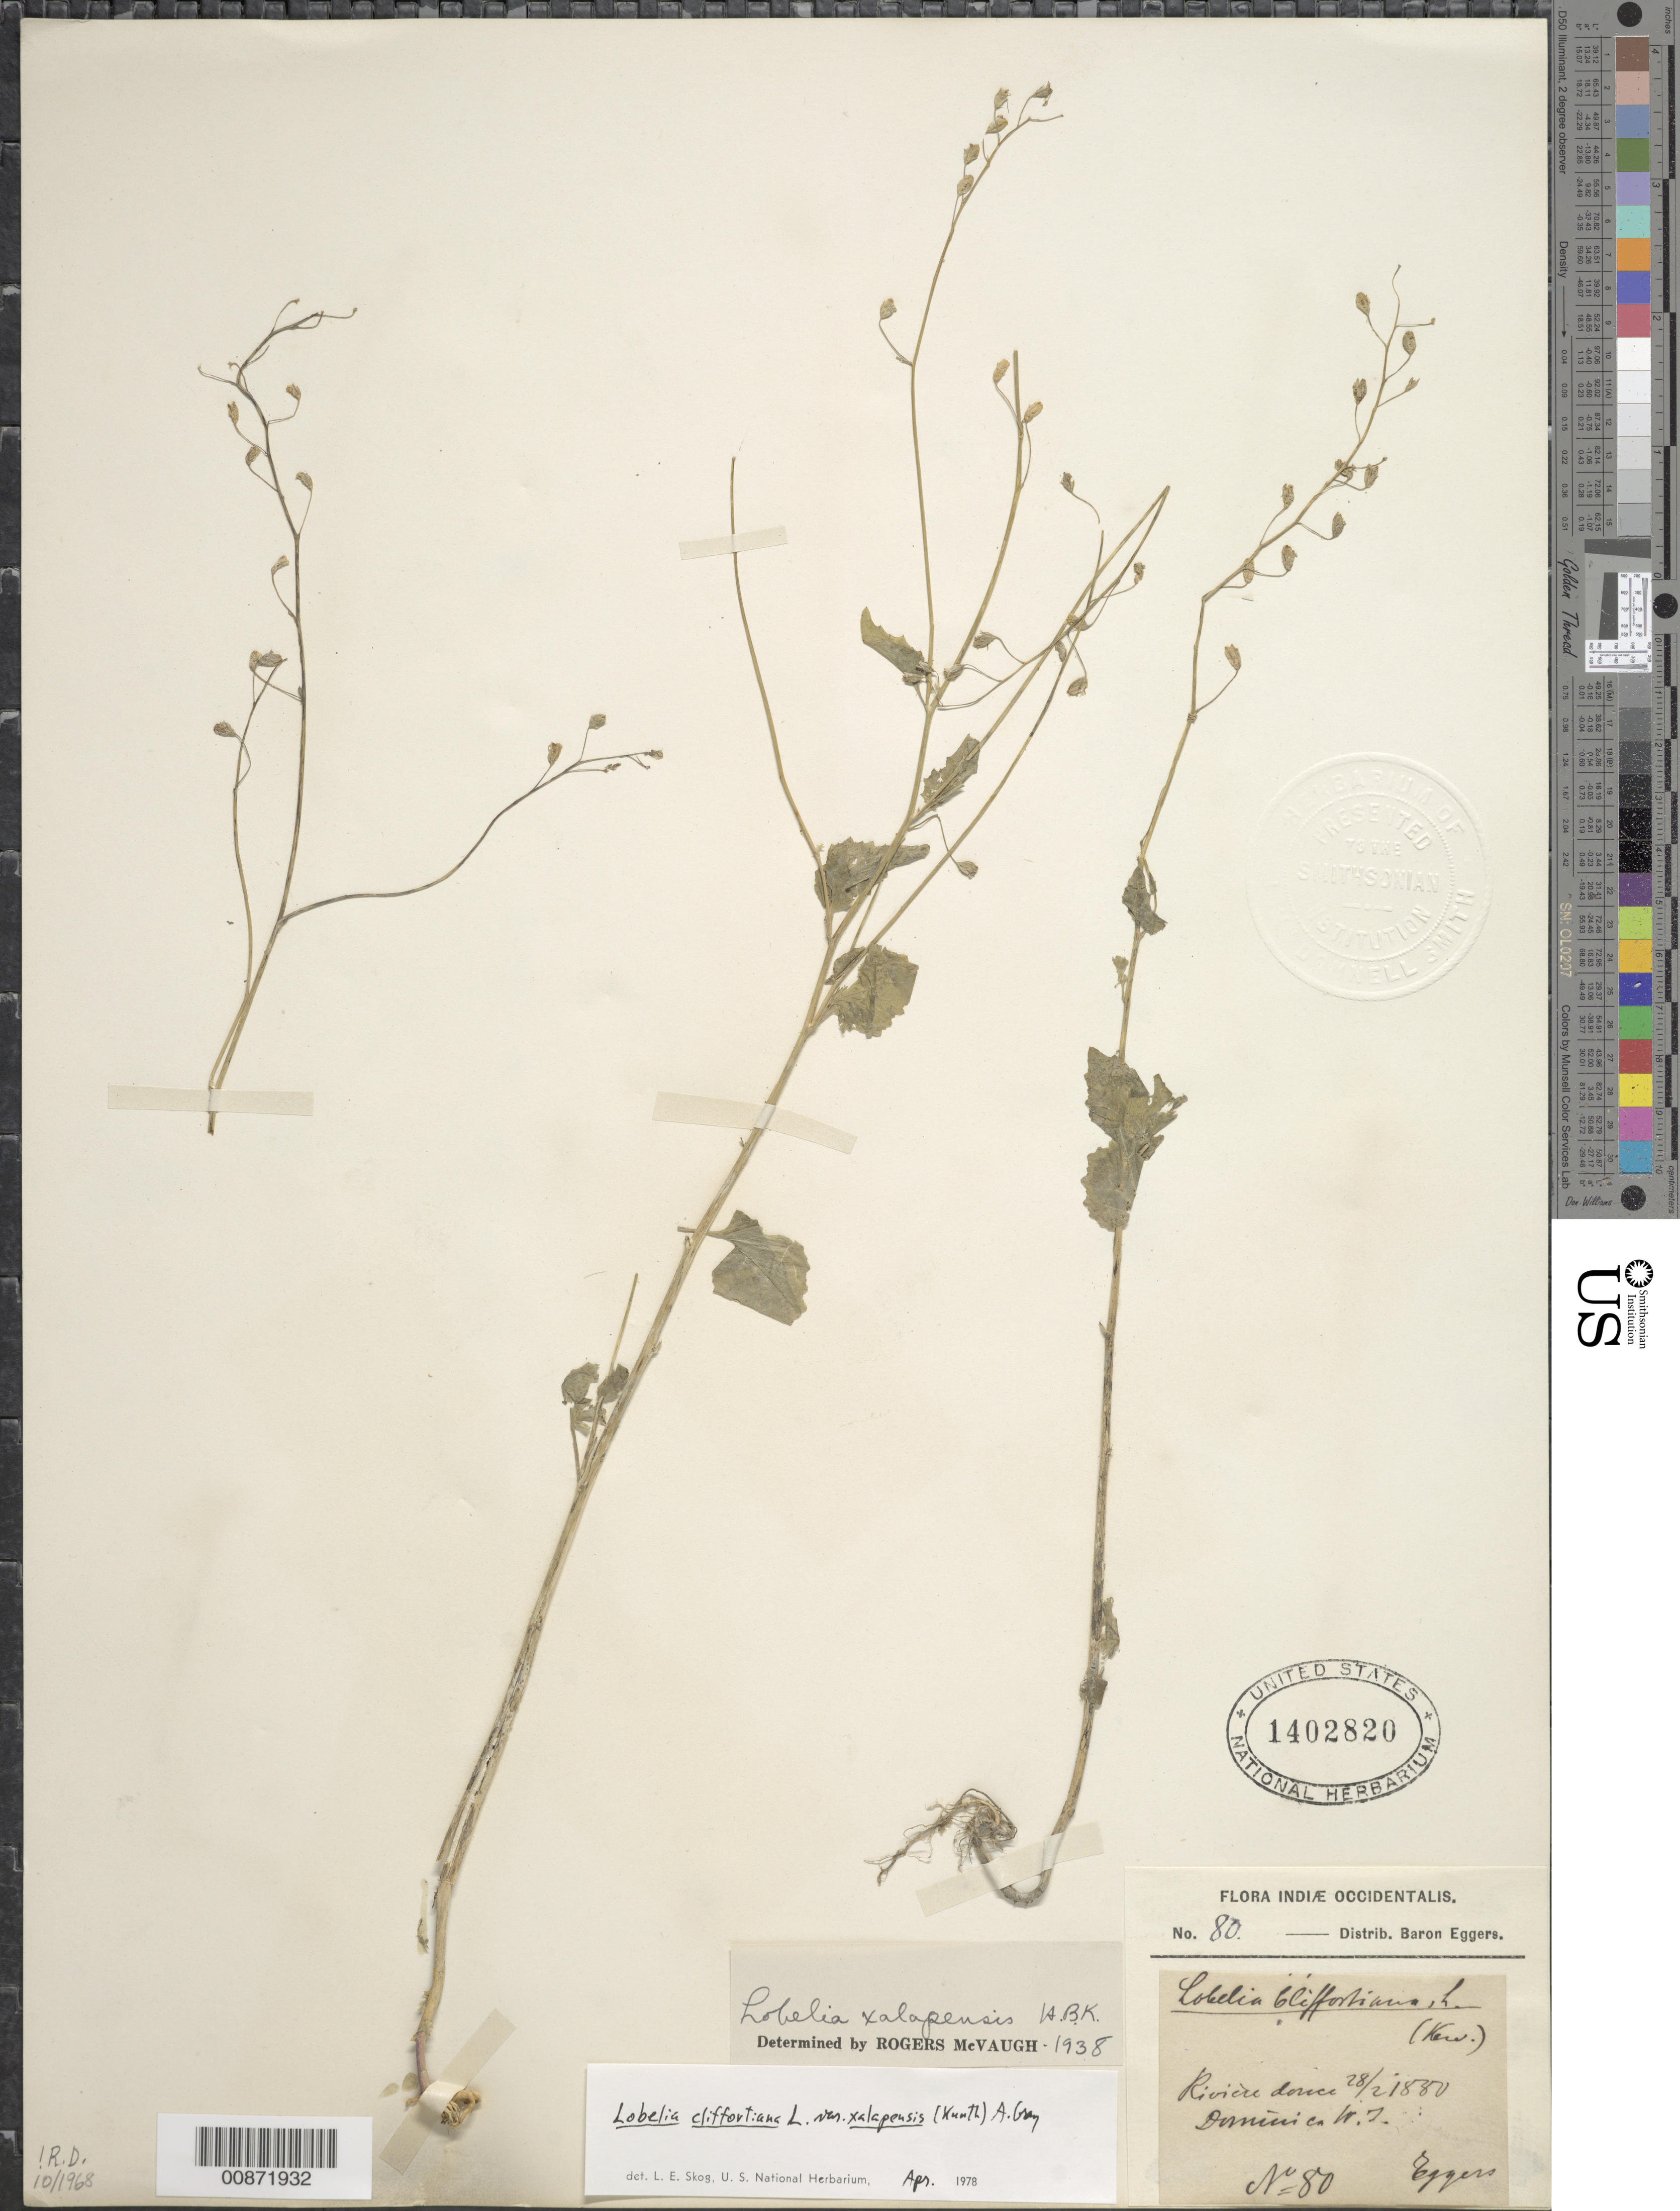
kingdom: Plantae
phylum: Tracheophyta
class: Magnoliopsida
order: Asterales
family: Campanulaceae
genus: Lobelia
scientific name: Lobelia xalapensis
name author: Kunth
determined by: Skog, Laurence E.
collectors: H. F. A. von Eggers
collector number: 80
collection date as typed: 28 Feb 1880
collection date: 1880-02-28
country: Dominica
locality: Rivière Douce (sp?)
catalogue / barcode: US 1402820